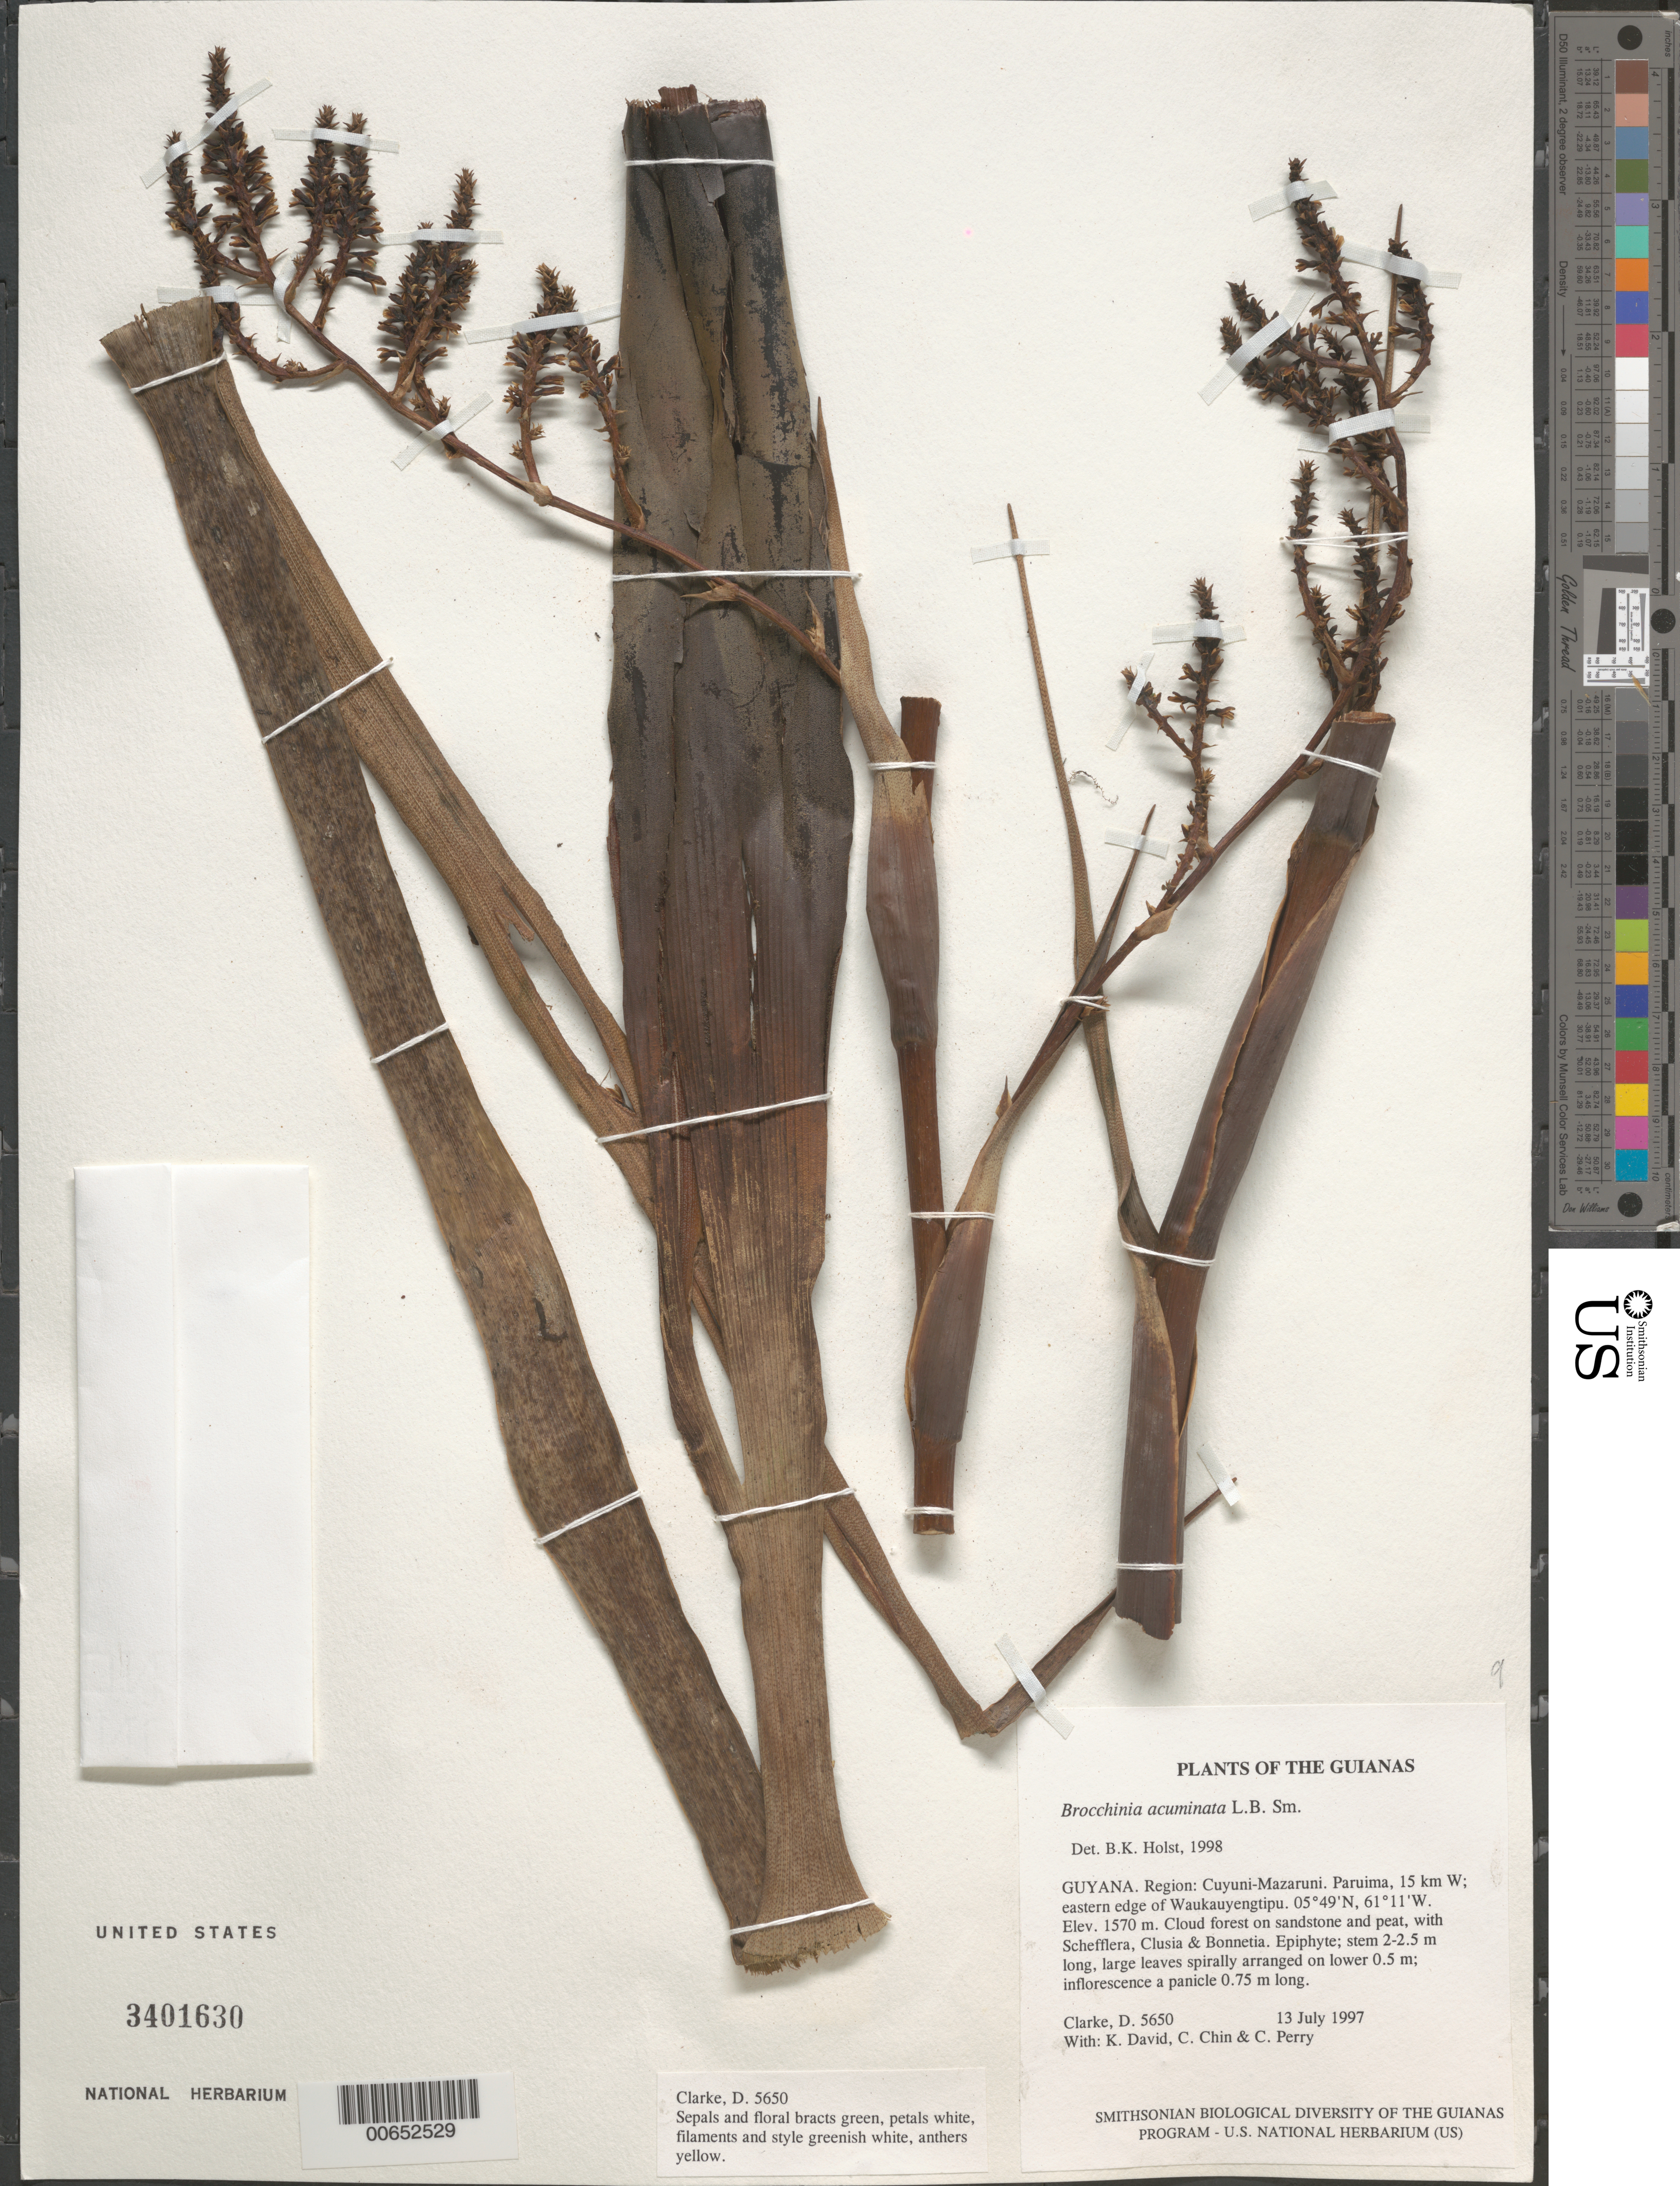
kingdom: Plantae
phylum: Tracheophyta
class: Liliopsida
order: Poales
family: Bromeliaceae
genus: Brocchinia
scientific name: Brocchinia acuminata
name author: L.B. Sm.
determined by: Holst, Bruce K.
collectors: H. D. Clarke, K. David, C. Chin & C. Perry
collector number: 5650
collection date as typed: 13 July 1997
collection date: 1997-07-13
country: Guyana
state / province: Cuyuni-Mazaruni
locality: Paruima, 15 km W; eastern edge of Waukauyengtipu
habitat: Cloud forest on sandstone and peat, with Schefflera, Clusia & Bonnetia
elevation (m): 1570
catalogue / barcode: US 3401630